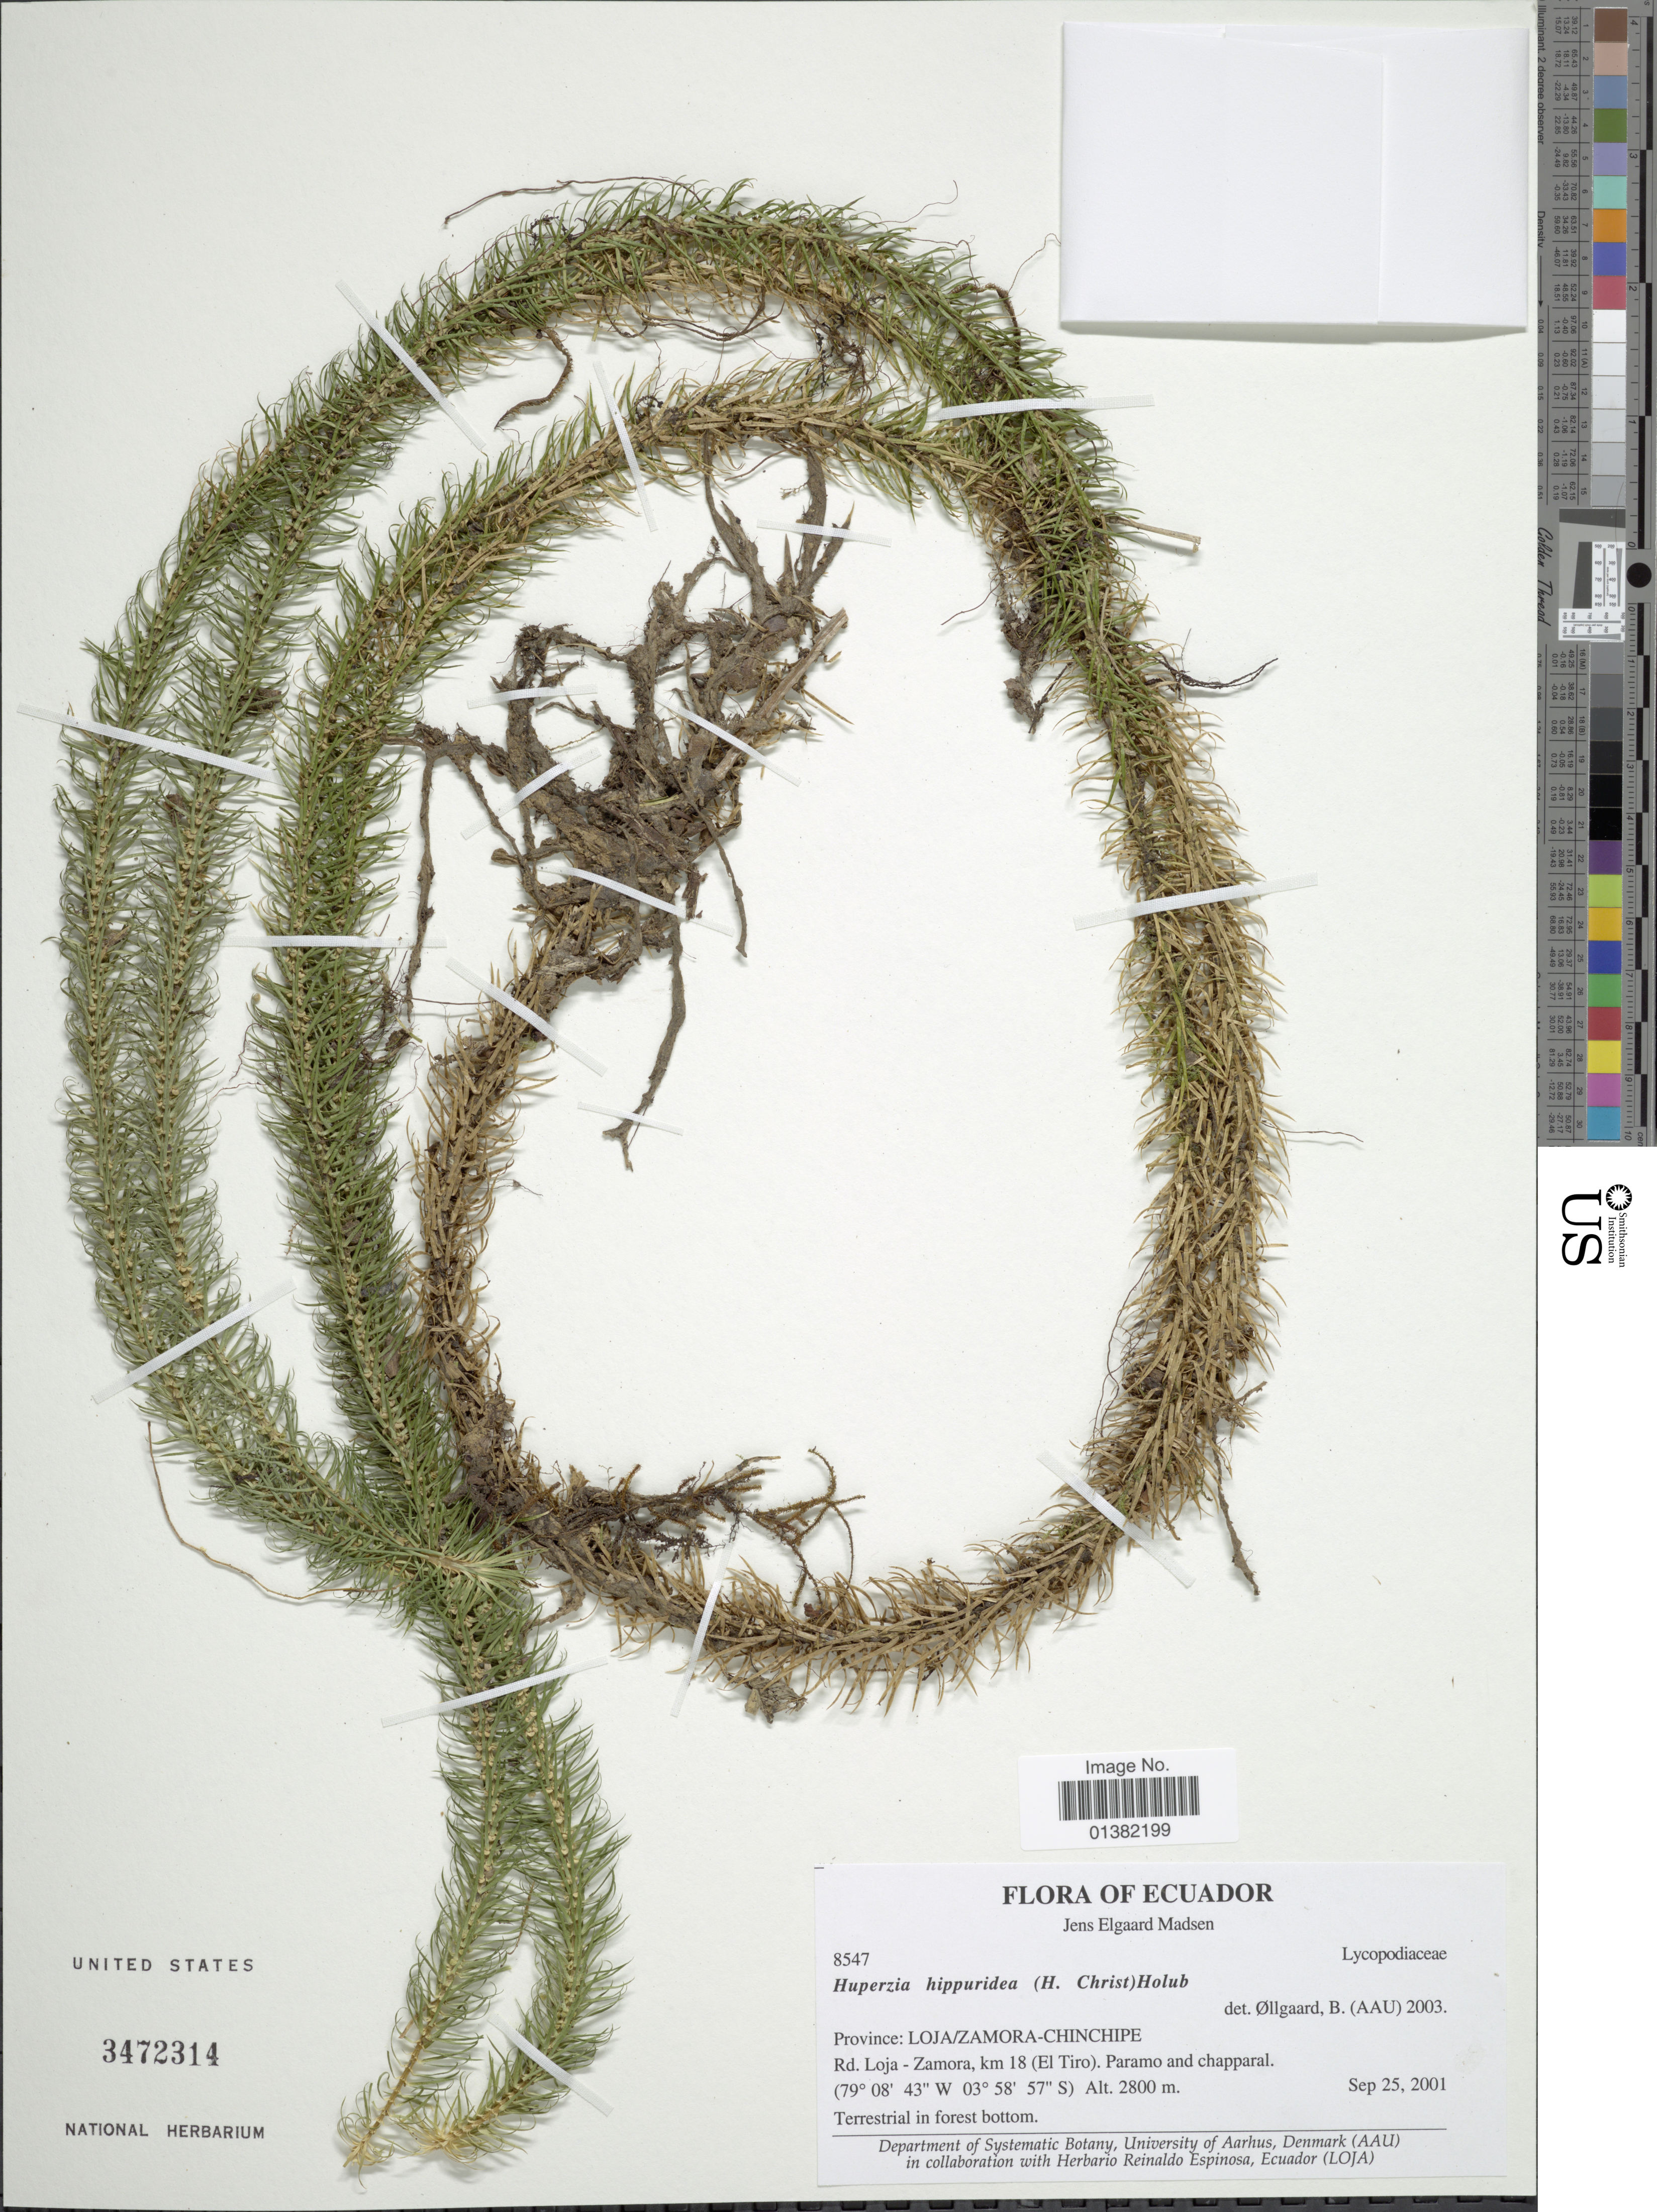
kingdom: Plantae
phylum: Tracheophyta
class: Lycopodiopsida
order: Lycopodiales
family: Lycopodiaceae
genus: Phlegmariurus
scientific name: Phlegmariurus hippurideus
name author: (Christ) B. Øllg.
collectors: J. E. Madsen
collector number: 8547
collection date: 2001-09-25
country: Ecuador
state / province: Loja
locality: Zamora-Chinchipe, Rd. Loja - Zamora, km 18 (El Tiro). Paramo and chapparal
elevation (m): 2800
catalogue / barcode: US 3472314